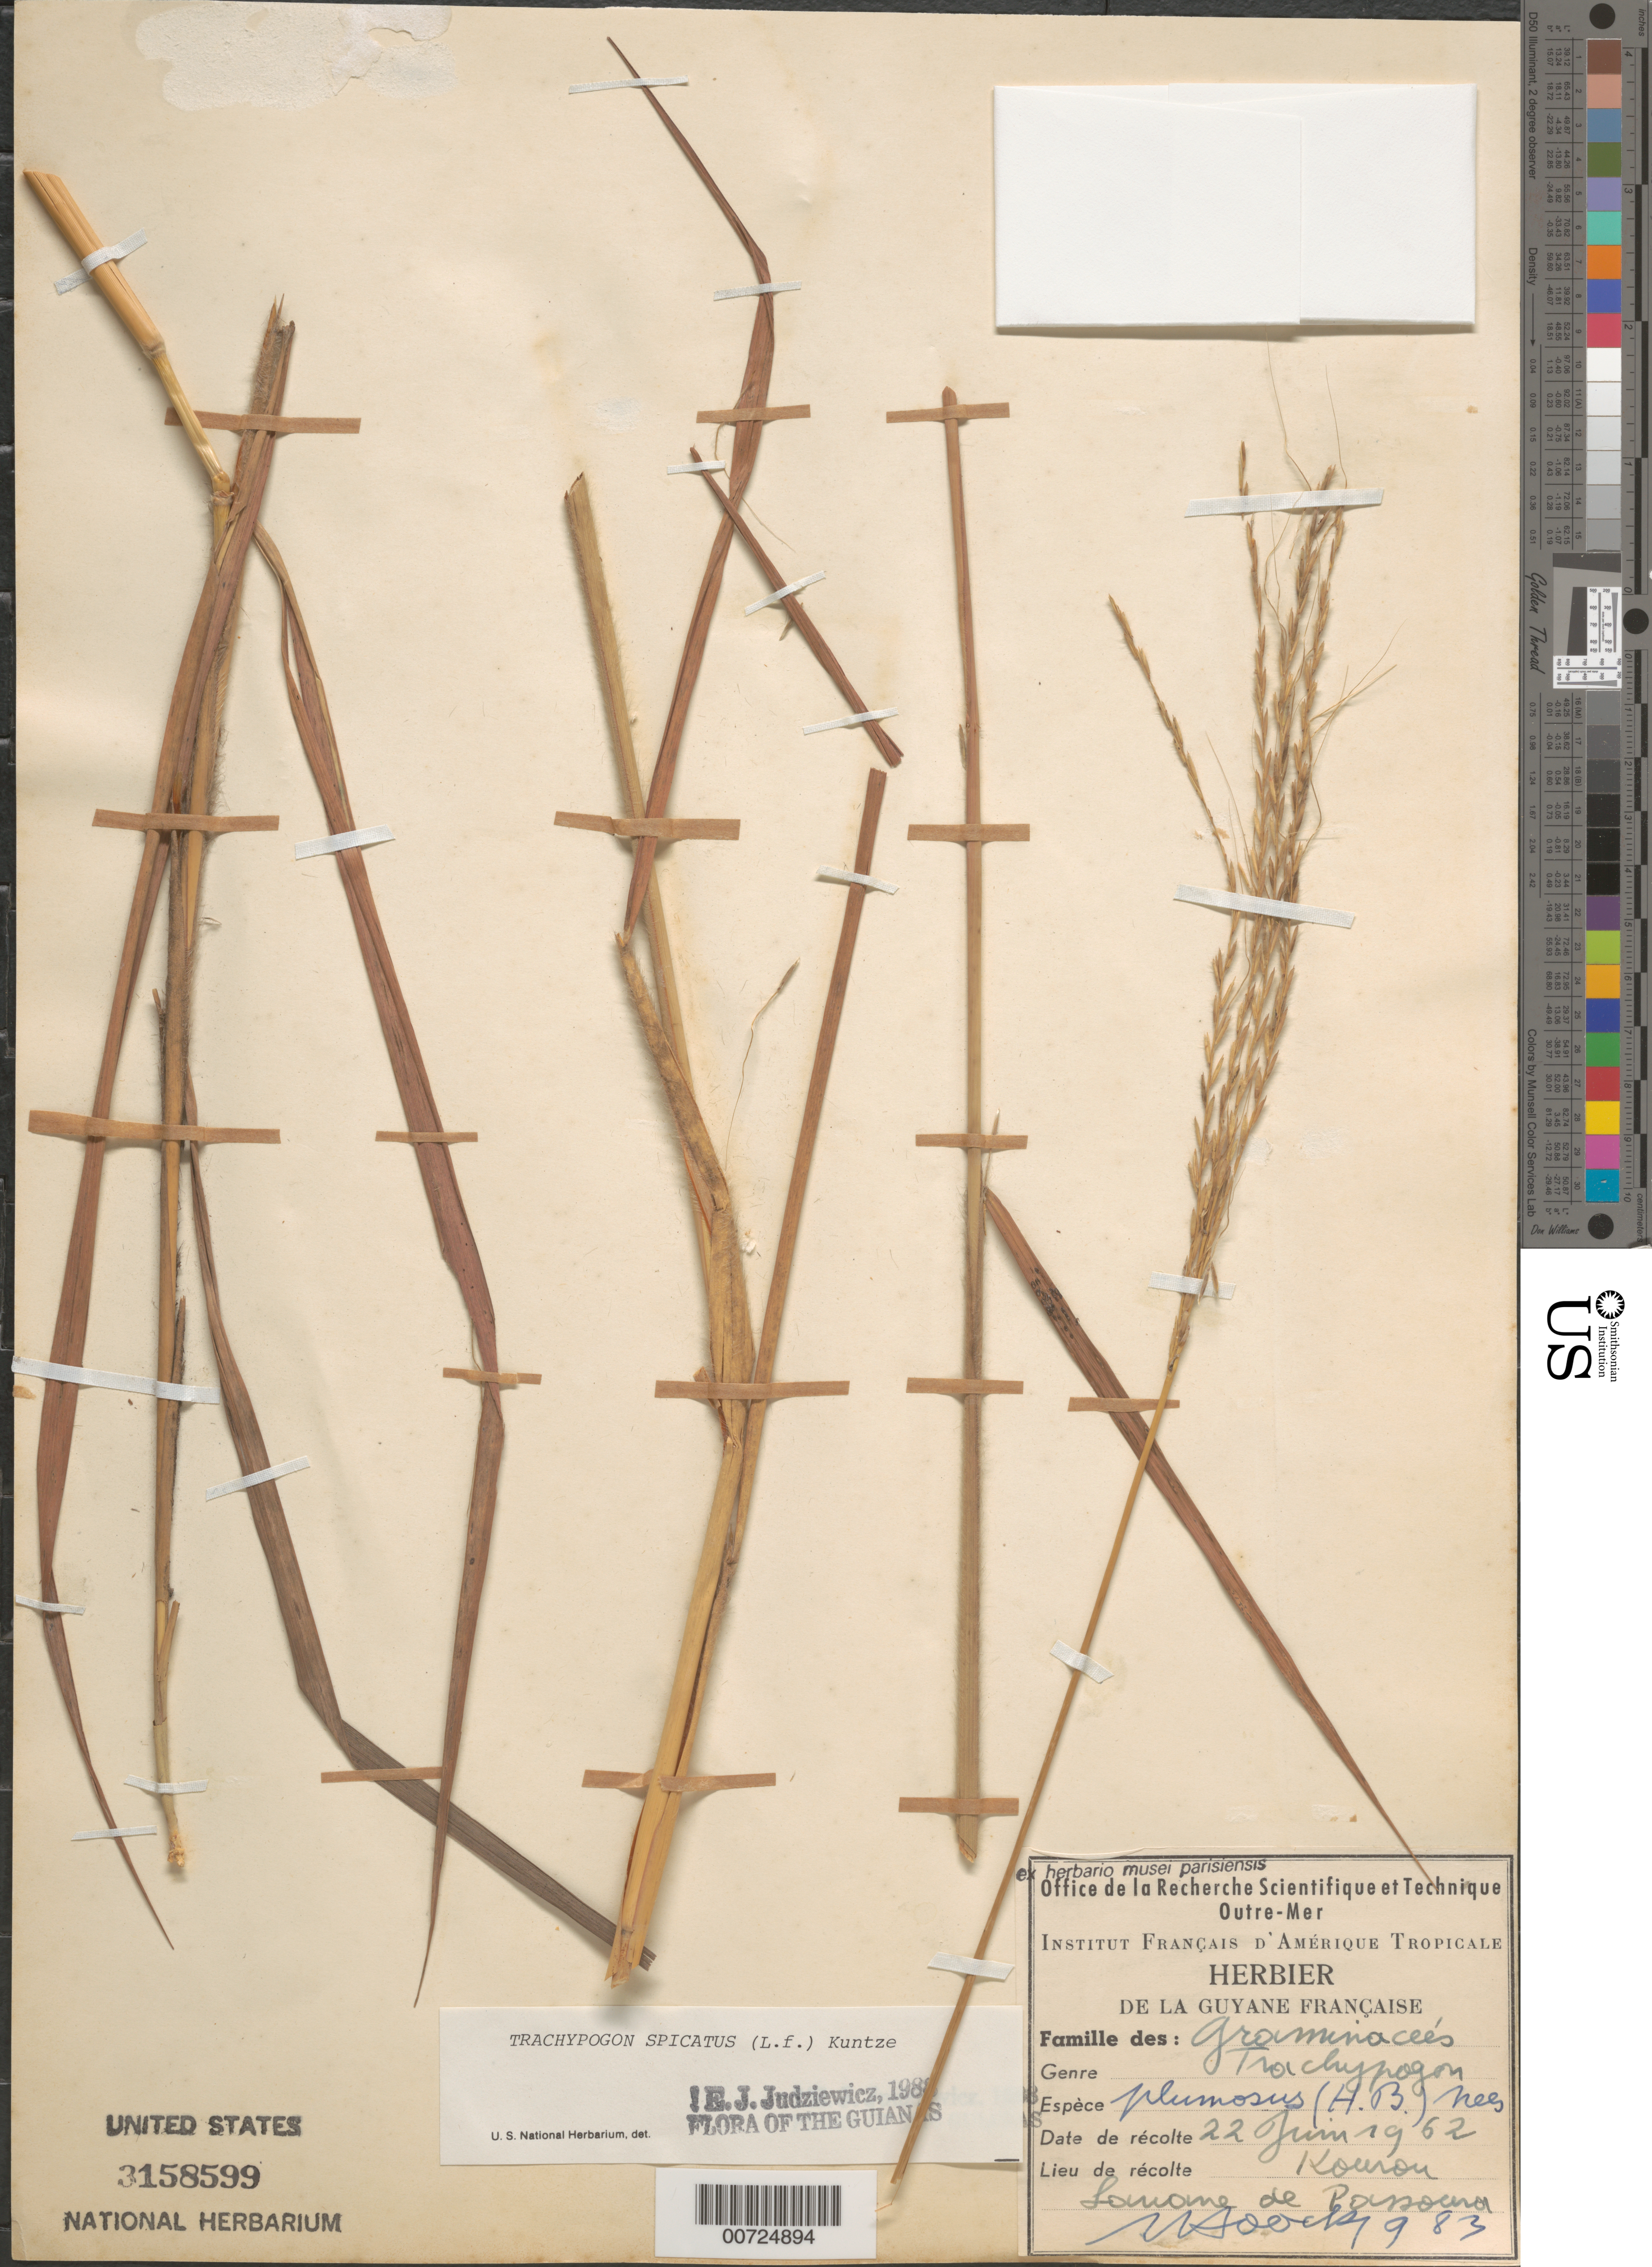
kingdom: Plantae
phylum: Tracheophyta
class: Liliopsida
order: Poales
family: Poaceae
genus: Trachypogon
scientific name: Trachypogon spicatus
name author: (L. f.) Kuntze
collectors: J. Hoock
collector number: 983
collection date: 1962-06-22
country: French Guiana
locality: Guyane Française. Kourou Lomome de Passoura. Guianas.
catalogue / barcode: US 3158599